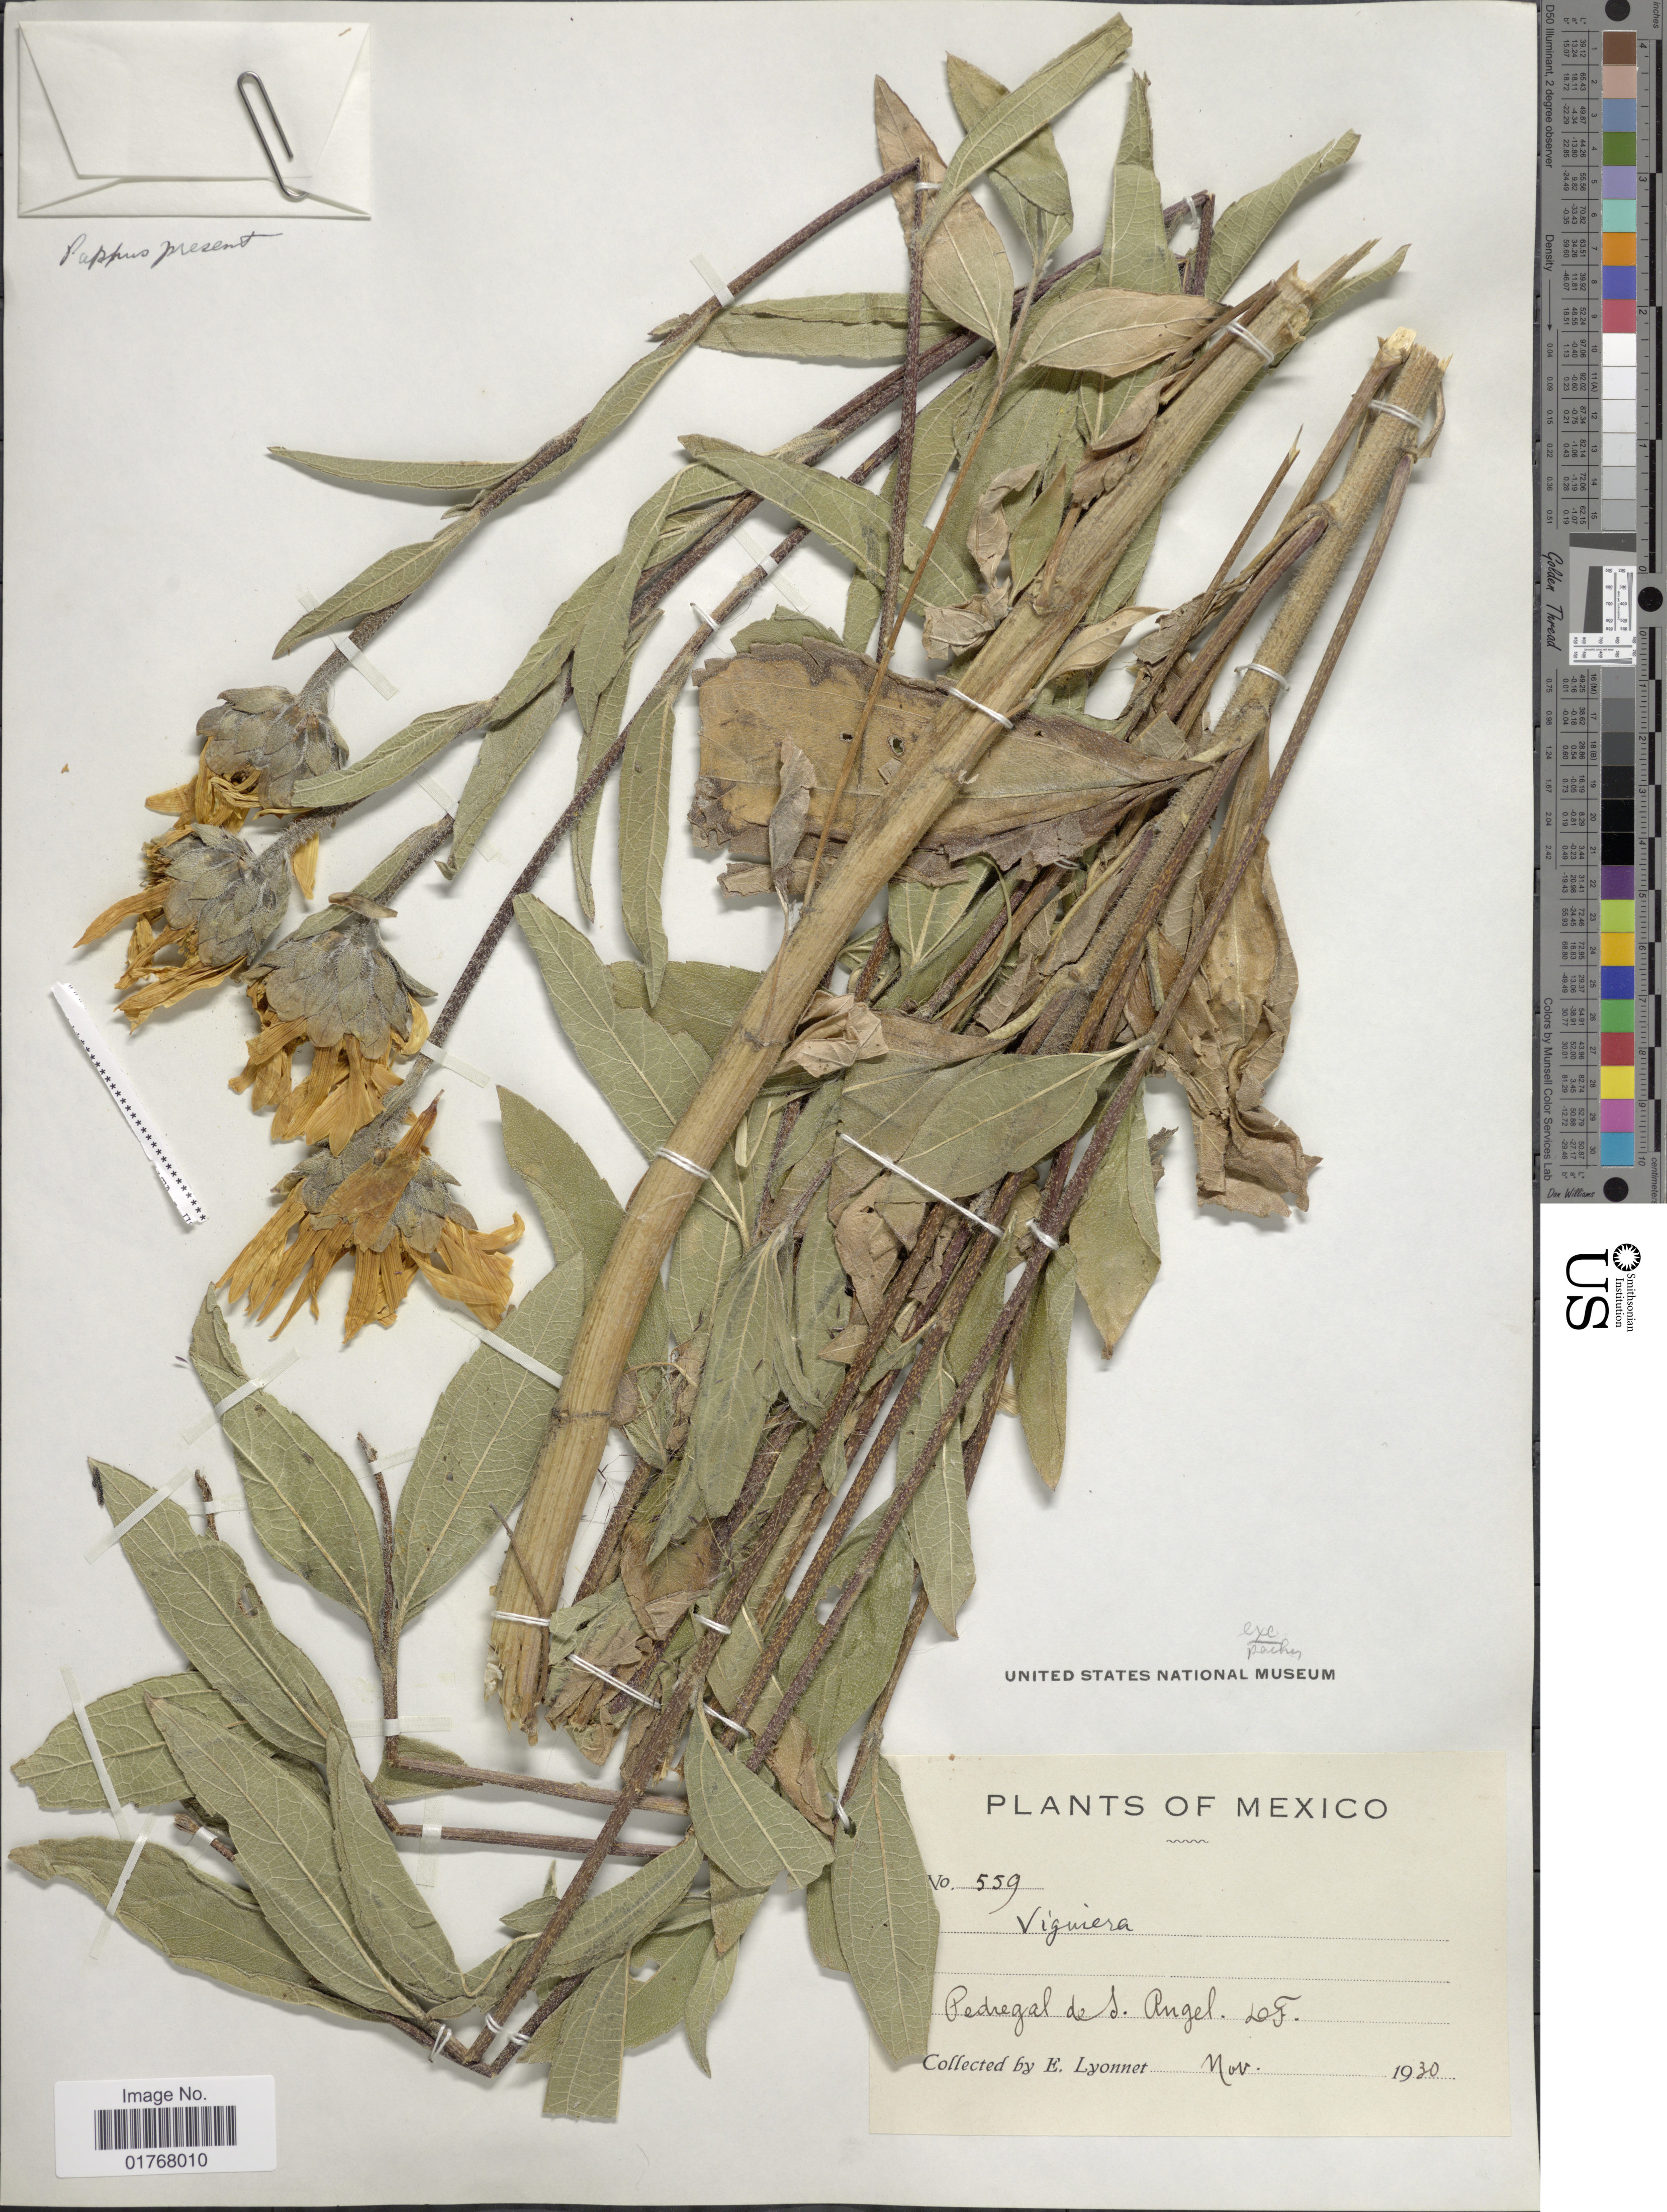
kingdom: Plantae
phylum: Tracheophyta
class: Magnoliopsida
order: Asterales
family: Asteraceae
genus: Viguiera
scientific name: Viguiera excelsa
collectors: E. Lyonnet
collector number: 559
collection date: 1930-11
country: Mexico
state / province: Distrito Federal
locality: Pedregal de S Angel